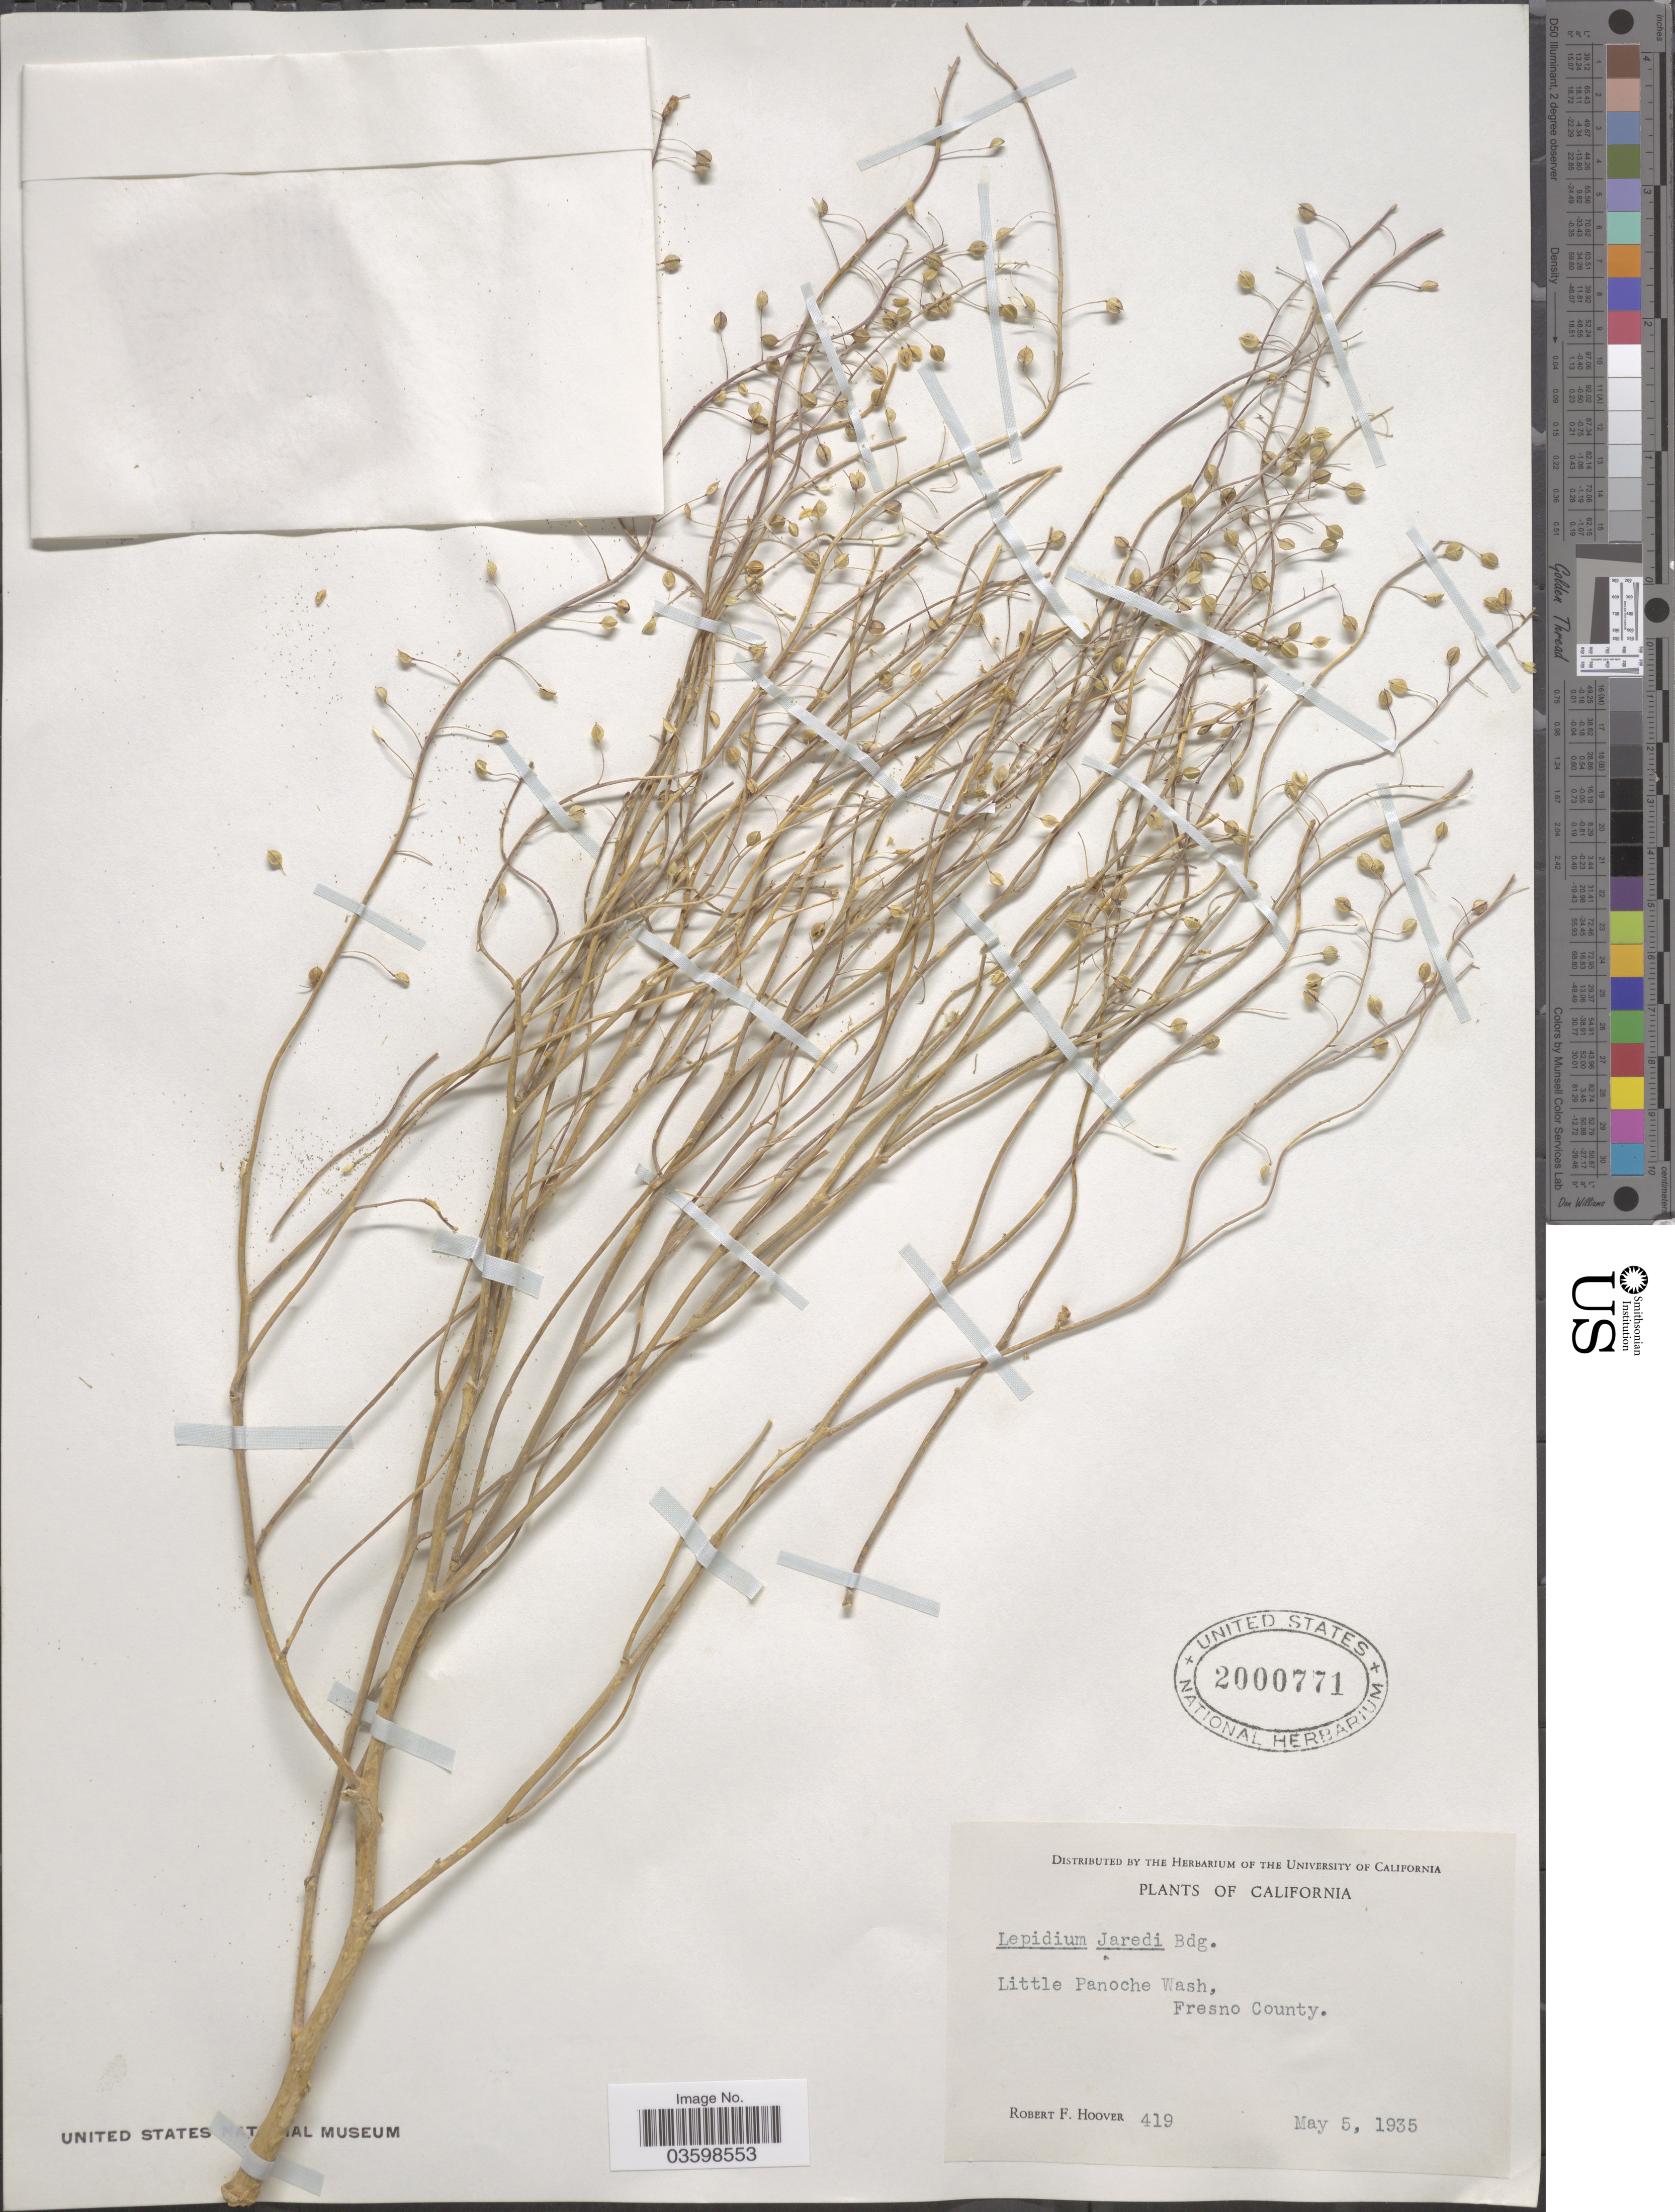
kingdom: Plantae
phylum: Tracheophyta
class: Magnoliopsida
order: Brassicales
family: Brassicaceae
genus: Lepidium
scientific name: Lepidium jaredii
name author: Brandegee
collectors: R. F. Hoover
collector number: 419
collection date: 1935-05-05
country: United States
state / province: California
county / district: Fresno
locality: Little Panoche Wash, Fresno County.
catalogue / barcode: US 2000771